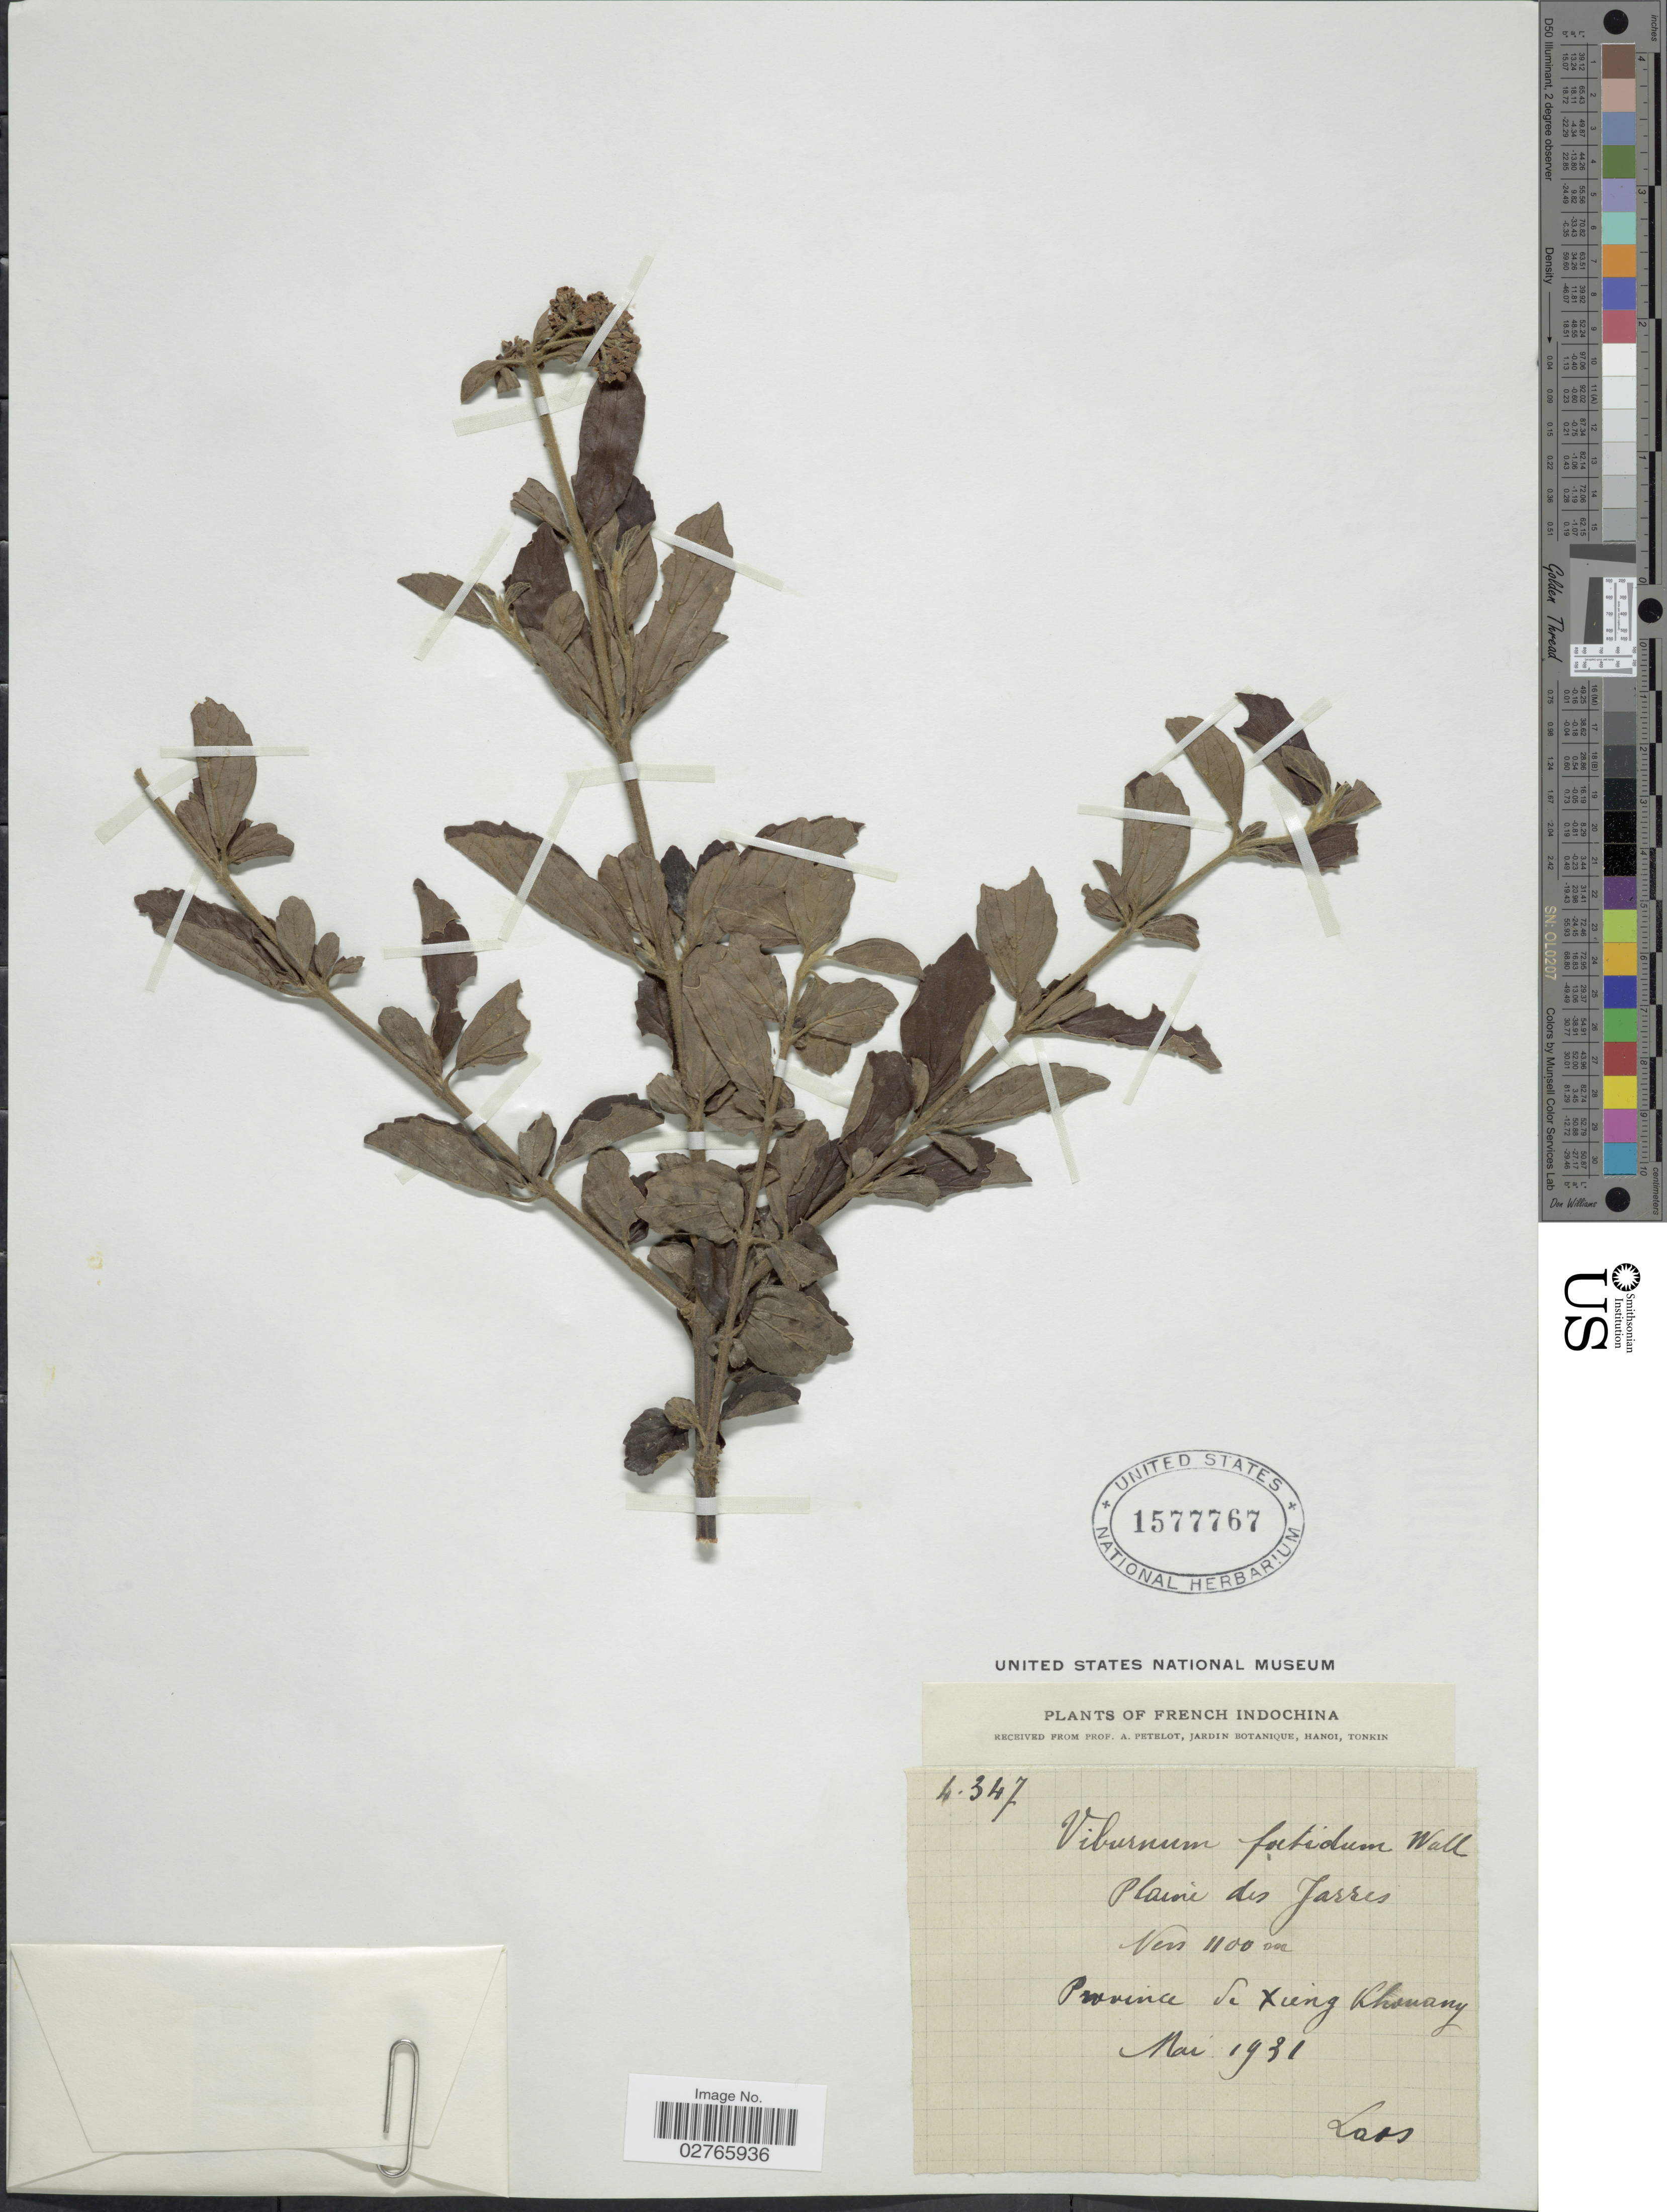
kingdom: Plantae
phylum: Tracheophyta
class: Magnoliopsida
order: Dipsacales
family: Viburnaceae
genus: Viburnum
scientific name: Viburnum foetidum var. ceanothoides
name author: (C.H. Wright) Hand.-Mazz.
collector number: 4347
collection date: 1931-05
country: China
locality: Plaine des Jarres. Province de Xieng Khouany.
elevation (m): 1100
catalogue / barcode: US 1577767